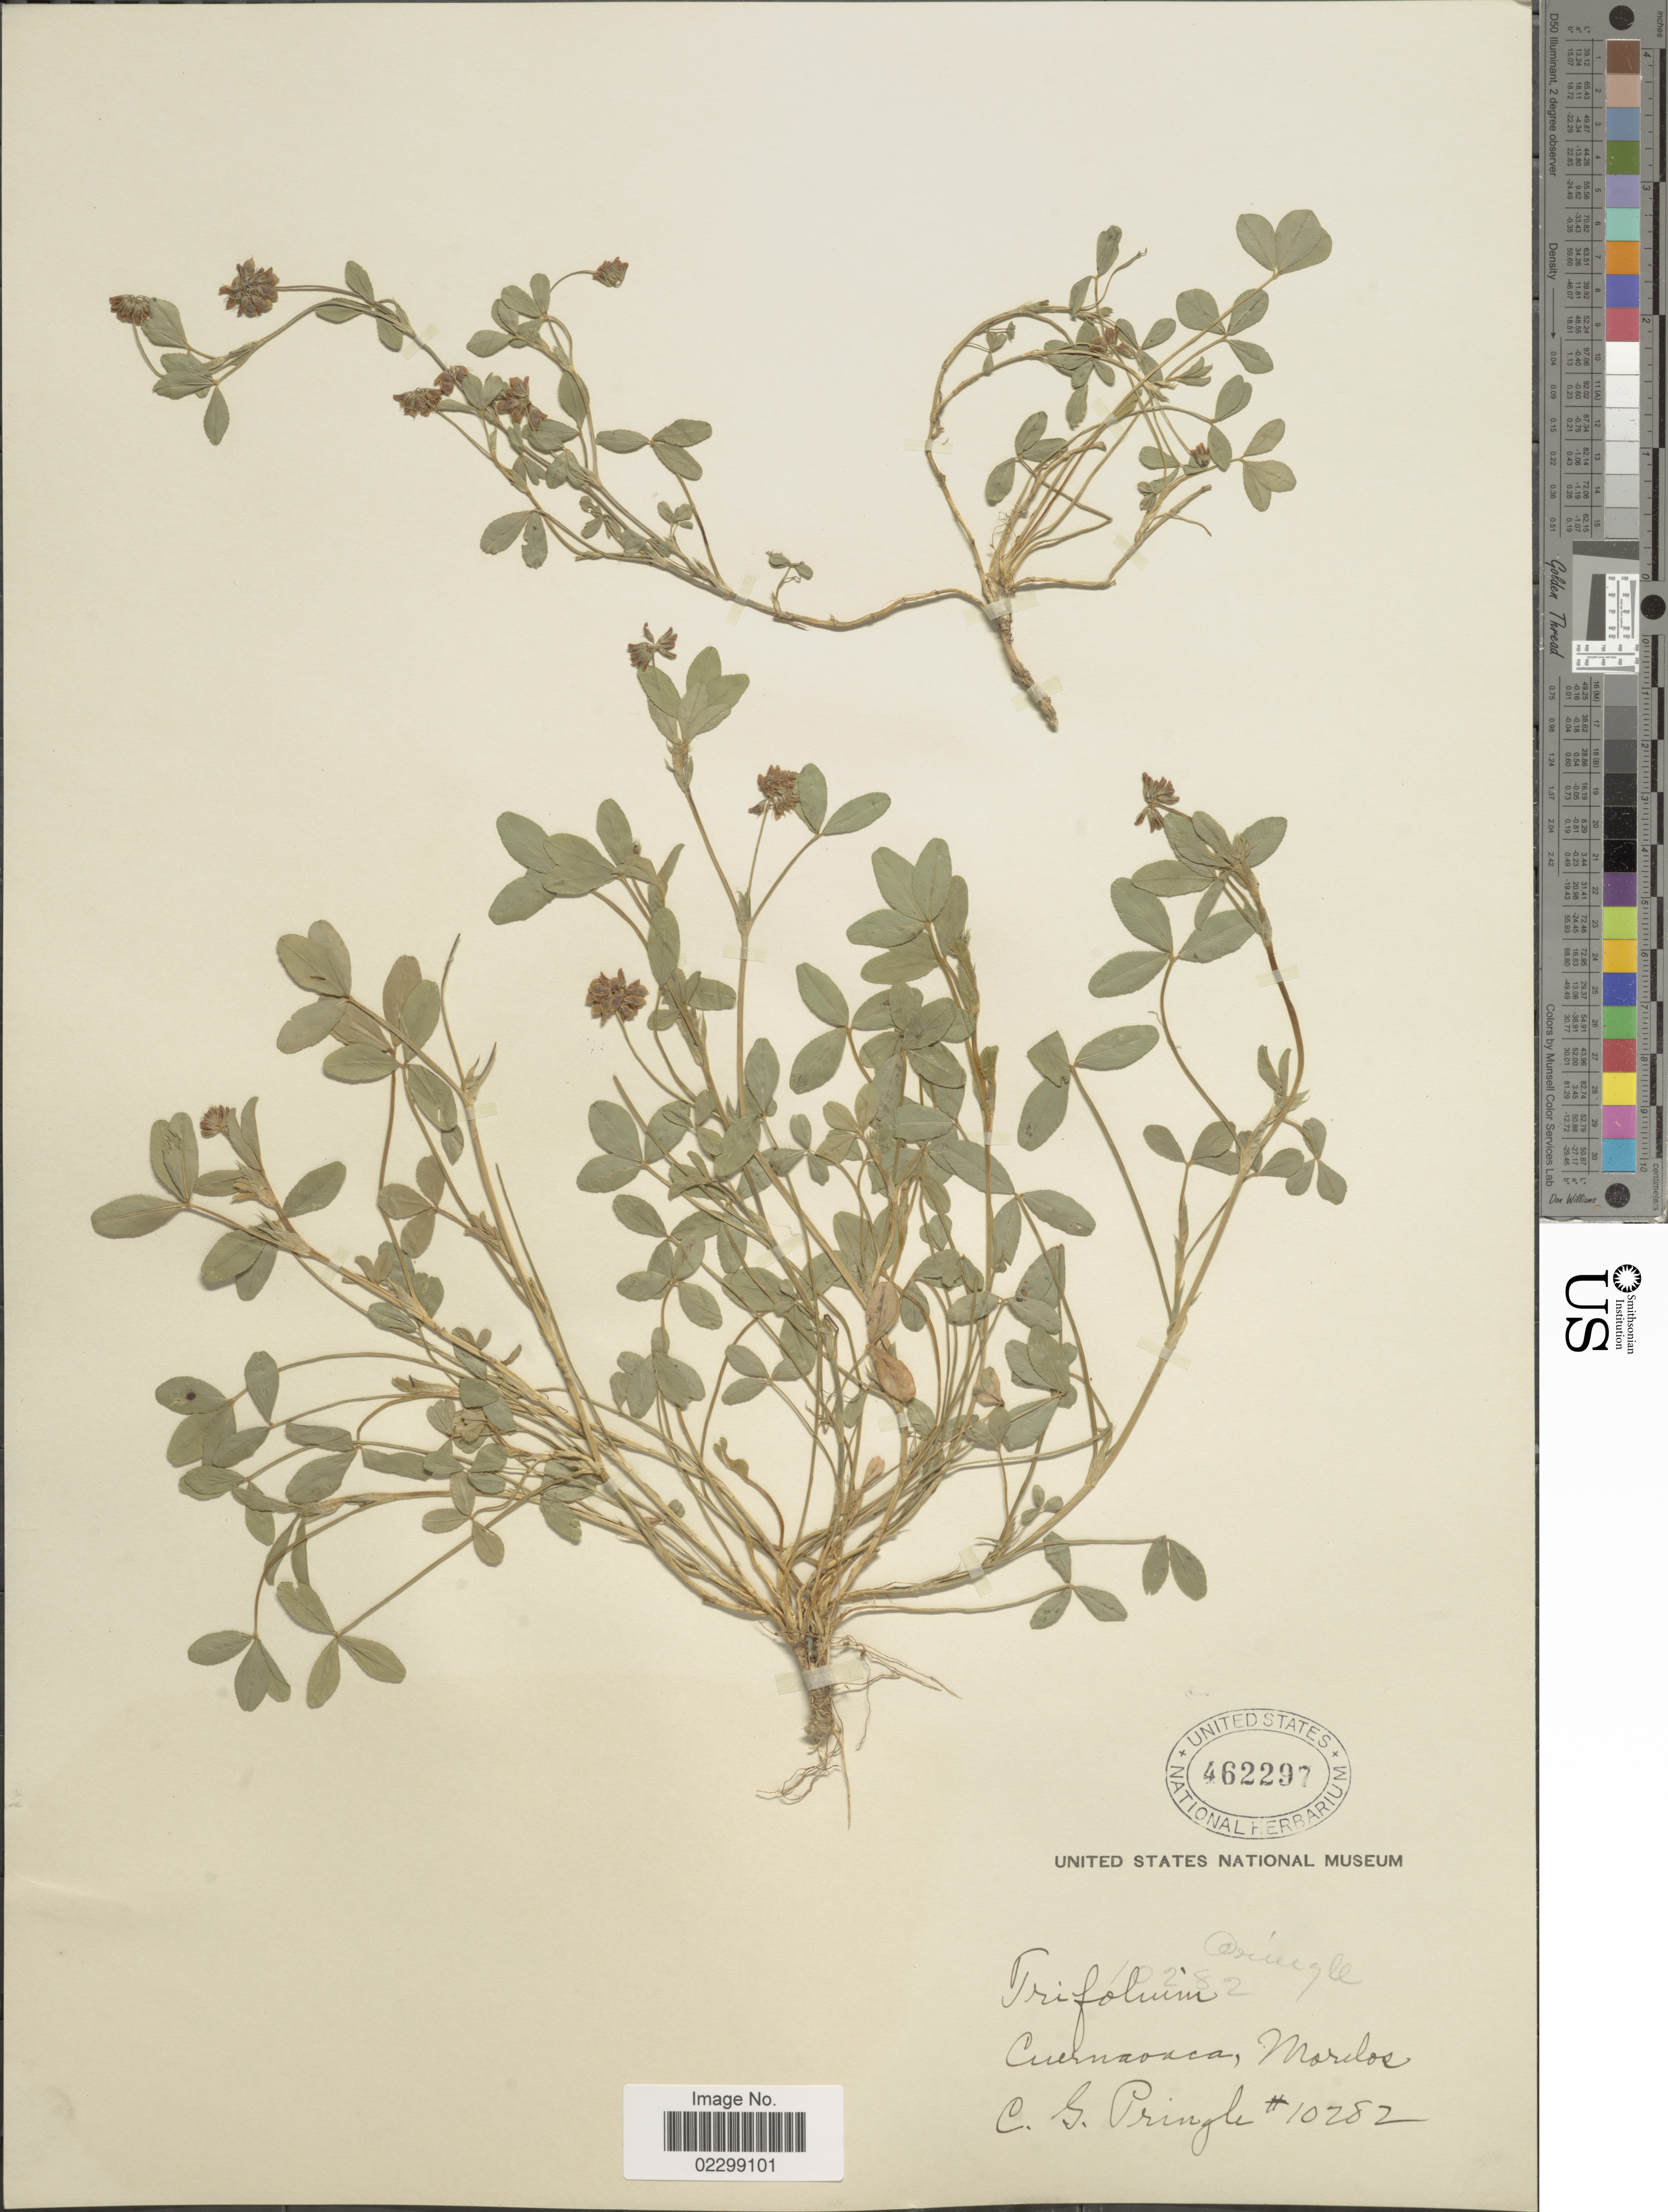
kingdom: Plantae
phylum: Tracheophyta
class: Magnoliopsida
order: Fabales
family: Fabaceae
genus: Trifolium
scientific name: Trifolium sp.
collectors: C. G. Pringle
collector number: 10282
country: Mexico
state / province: Morelos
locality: Cuernaoaca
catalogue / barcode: US 462297